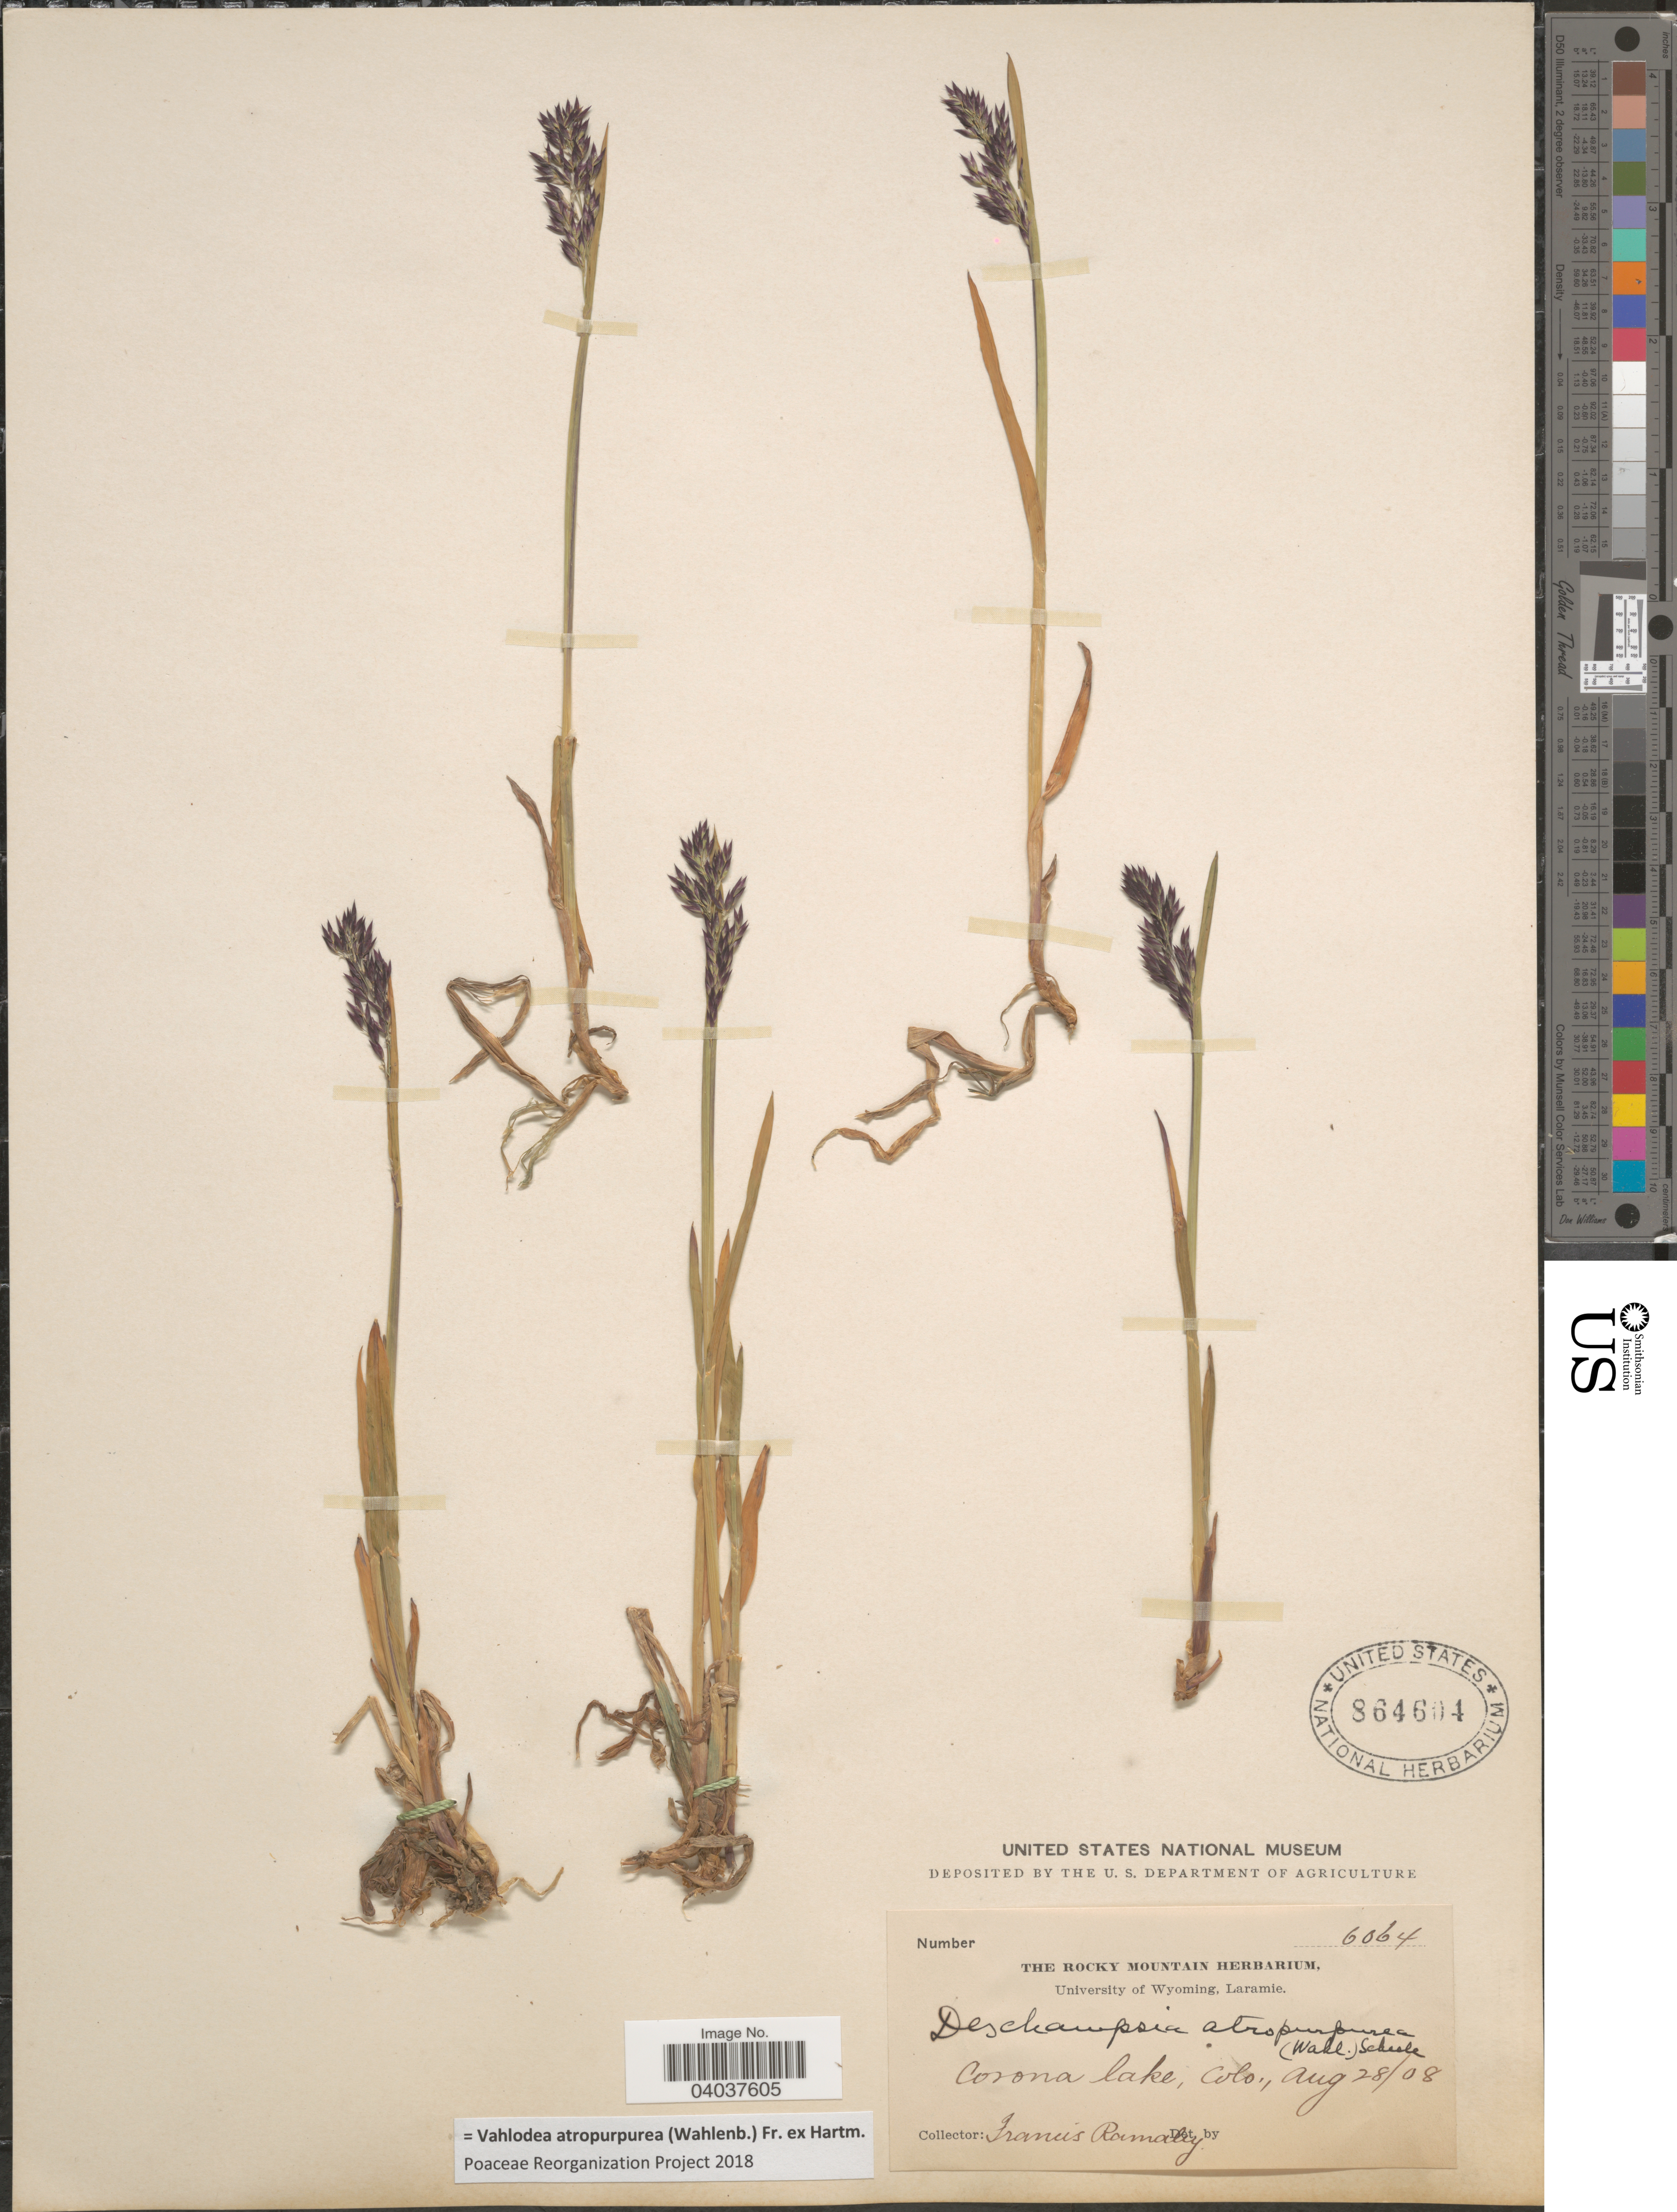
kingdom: Plantae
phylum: Tracheophyta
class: Liliopsida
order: Poales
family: Poaceae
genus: Vahlodea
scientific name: Vahlodea atropurpurea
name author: (Wahlenb.) Fr. ex Hartm.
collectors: F. Ramaley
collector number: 6064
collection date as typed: Transcribed d/m/y: 28/8/8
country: United States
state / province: Colorado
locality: Corona lake.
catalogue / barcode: US 864604